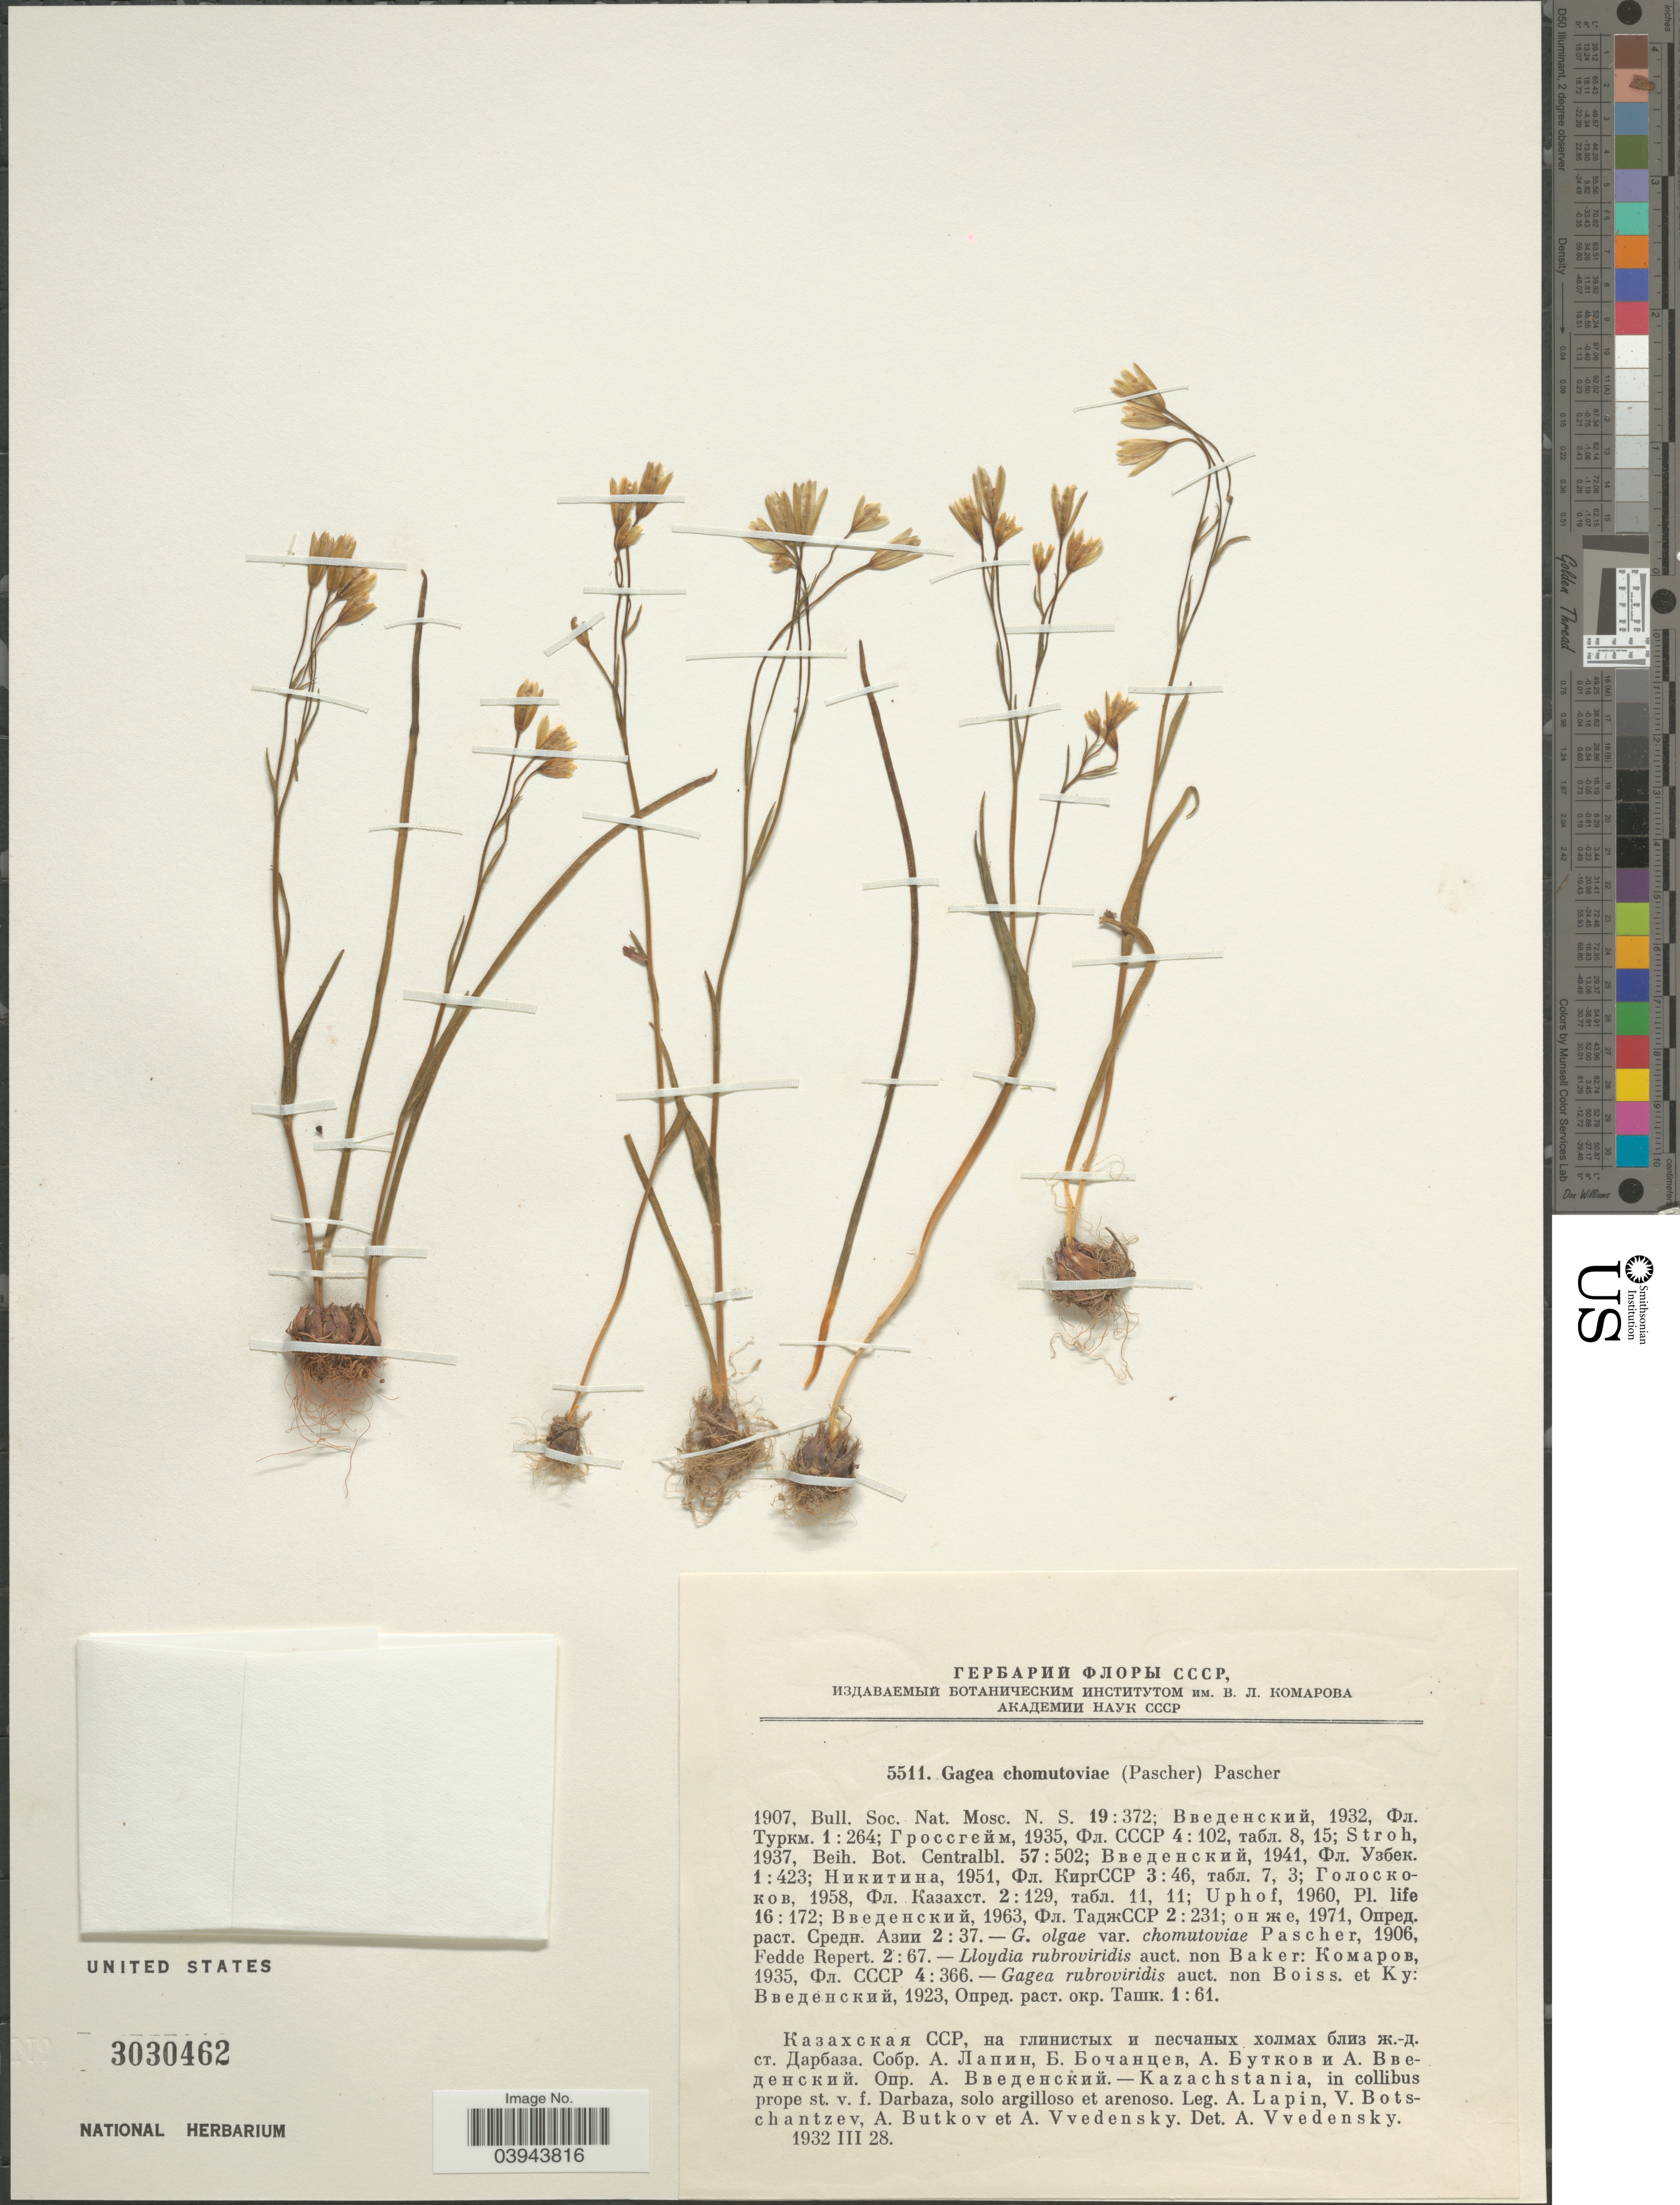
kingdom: Plantae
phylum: Tracheophyta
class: Liliopsida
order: Liliales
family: Liliaceae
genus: Gagea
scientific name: Gagea chomutovae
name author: (Pascher) Pascher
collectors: A. Lapin, V. P. Botschantzev, A. Butkov & A. Vvedensky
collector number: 5511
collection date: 1932-03-28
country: Kazakhstan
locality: Kazachstania, in collibus prope st. v. f. Darbaza, solo argilloso et arenoso.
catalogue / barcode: US 3030462